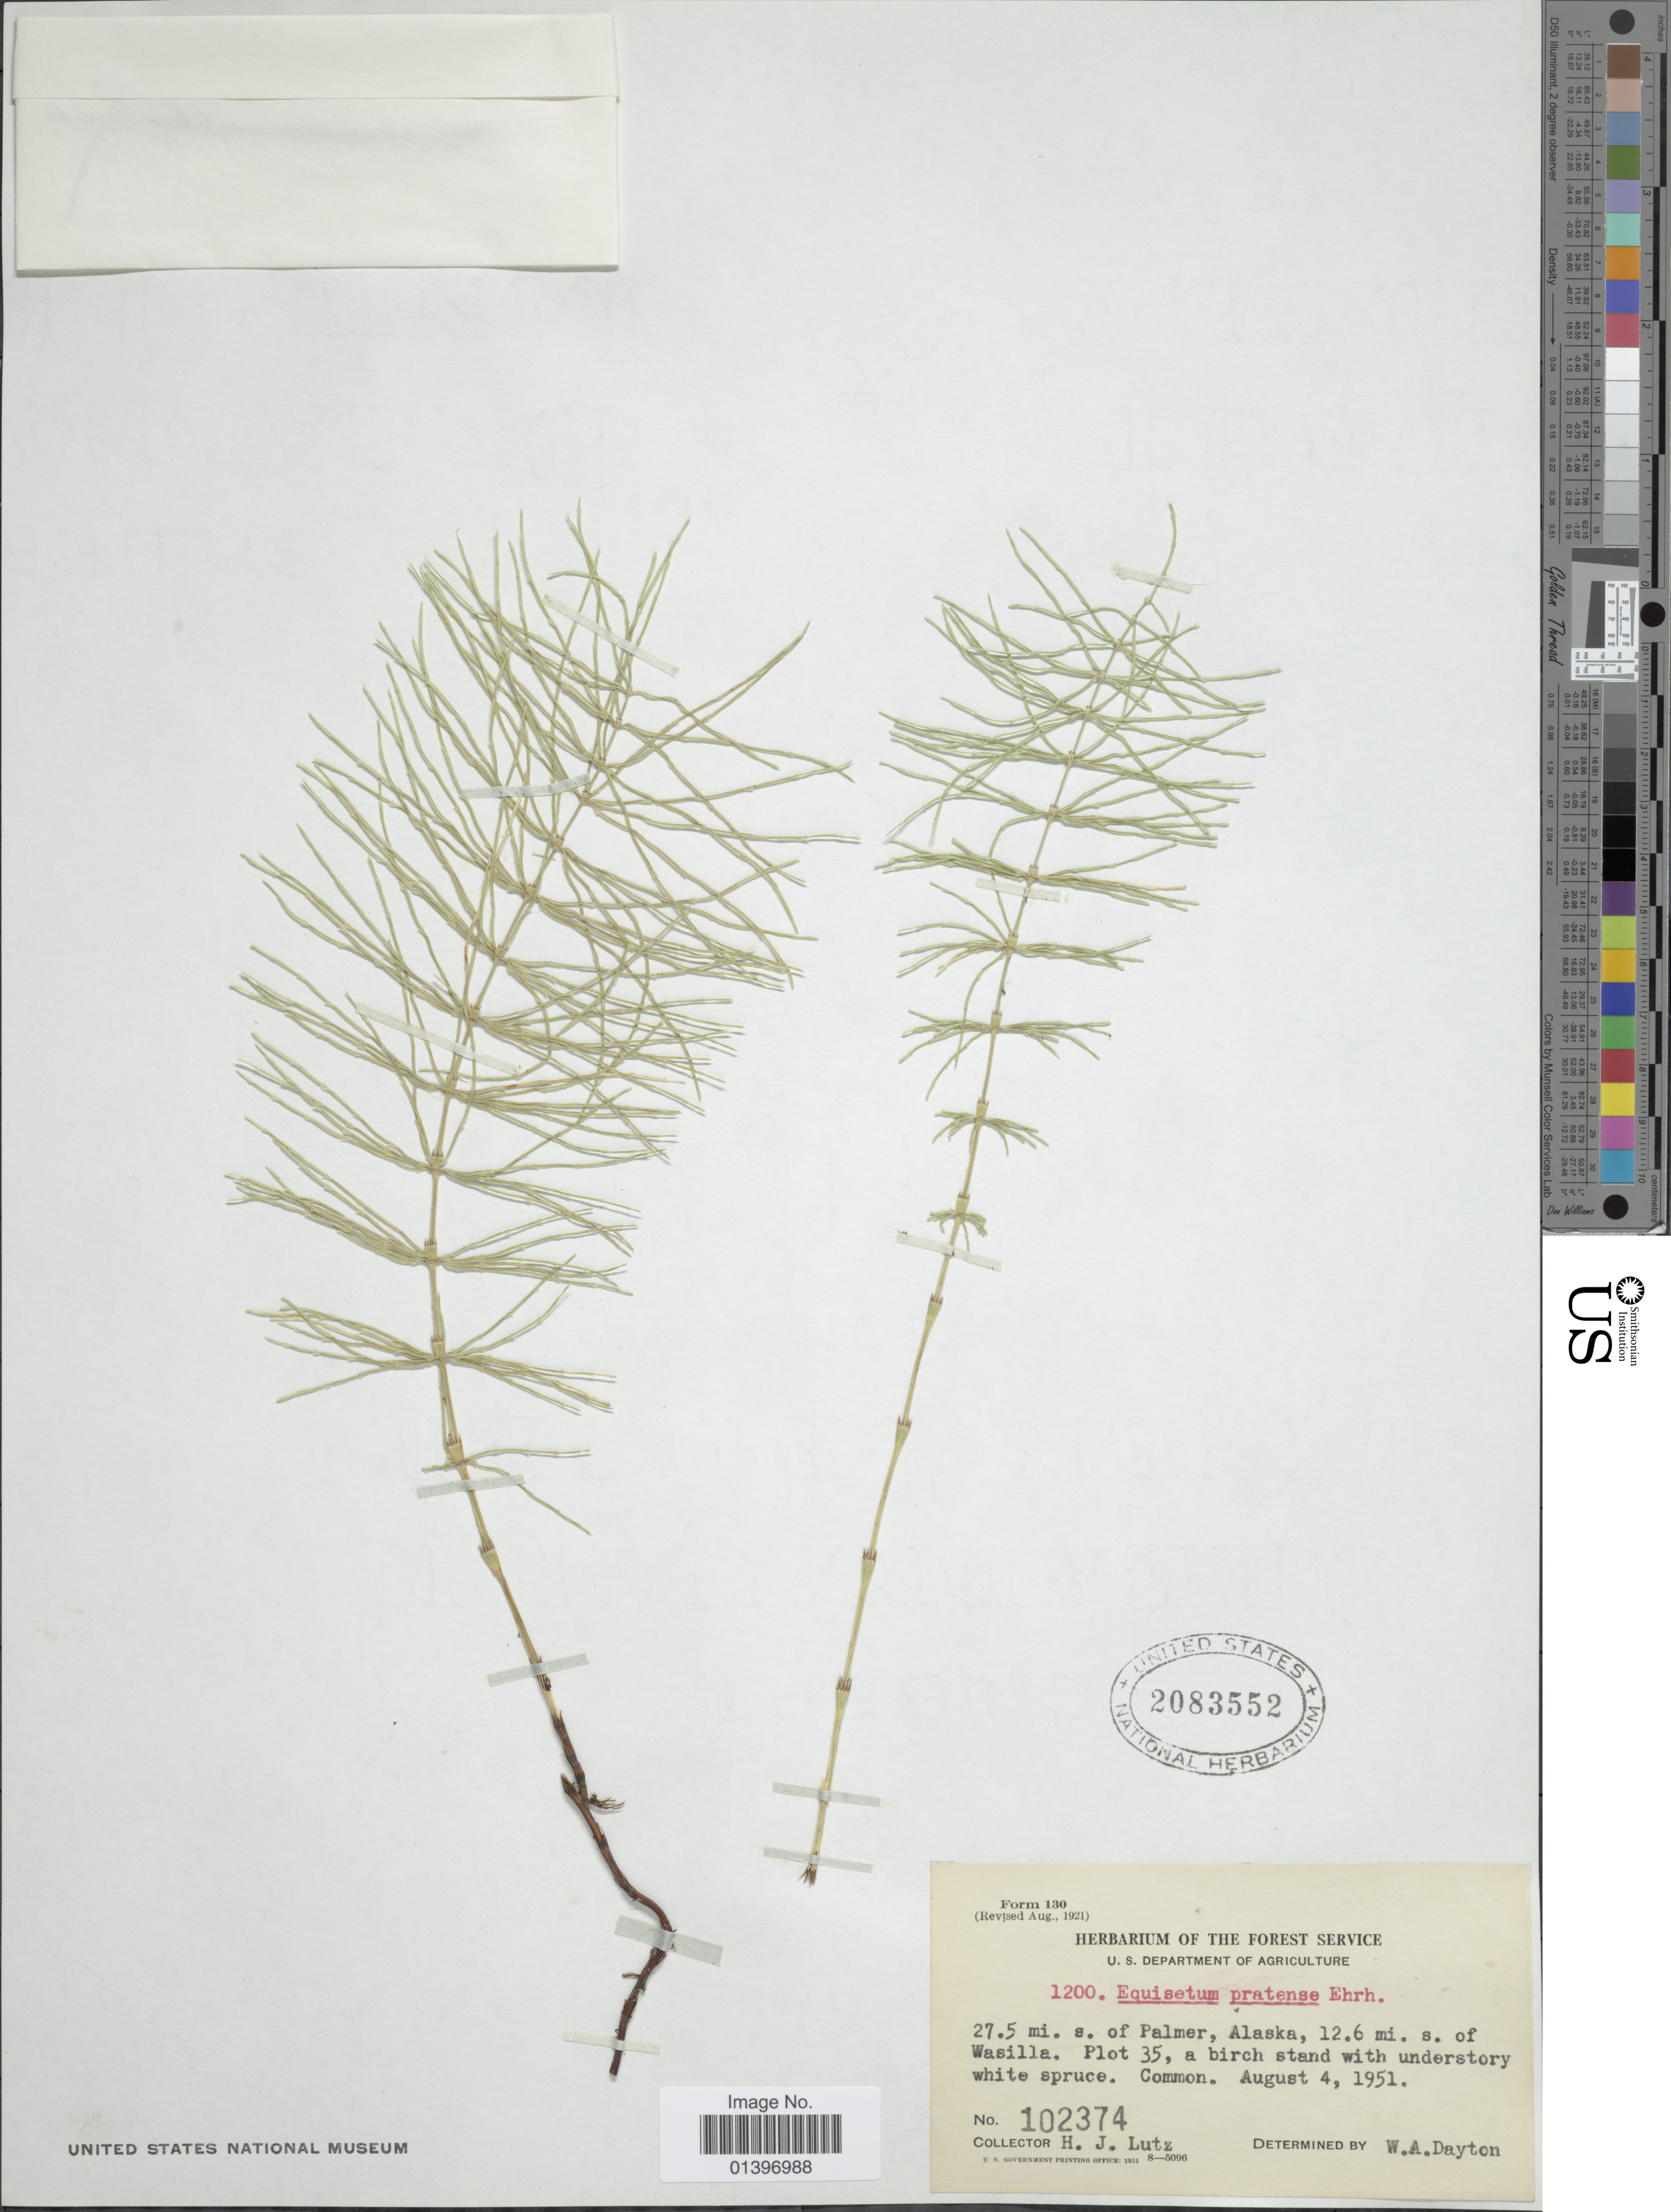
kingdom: Plantae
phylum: Tracheophyta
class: Polypodiopsida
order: Equisetales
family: Equisetaceae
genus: Equisetum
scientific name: Equisetum pratense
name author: Ehrh.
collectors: H. J. Lutz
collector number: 102374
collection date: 1951-08-04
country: United States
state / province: Alaska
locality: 27.5mi s. of Palmer, Alaska, 12.6 mi. s of Wasilla, plot 35, a birch stand with understory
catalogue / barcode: US 2083552